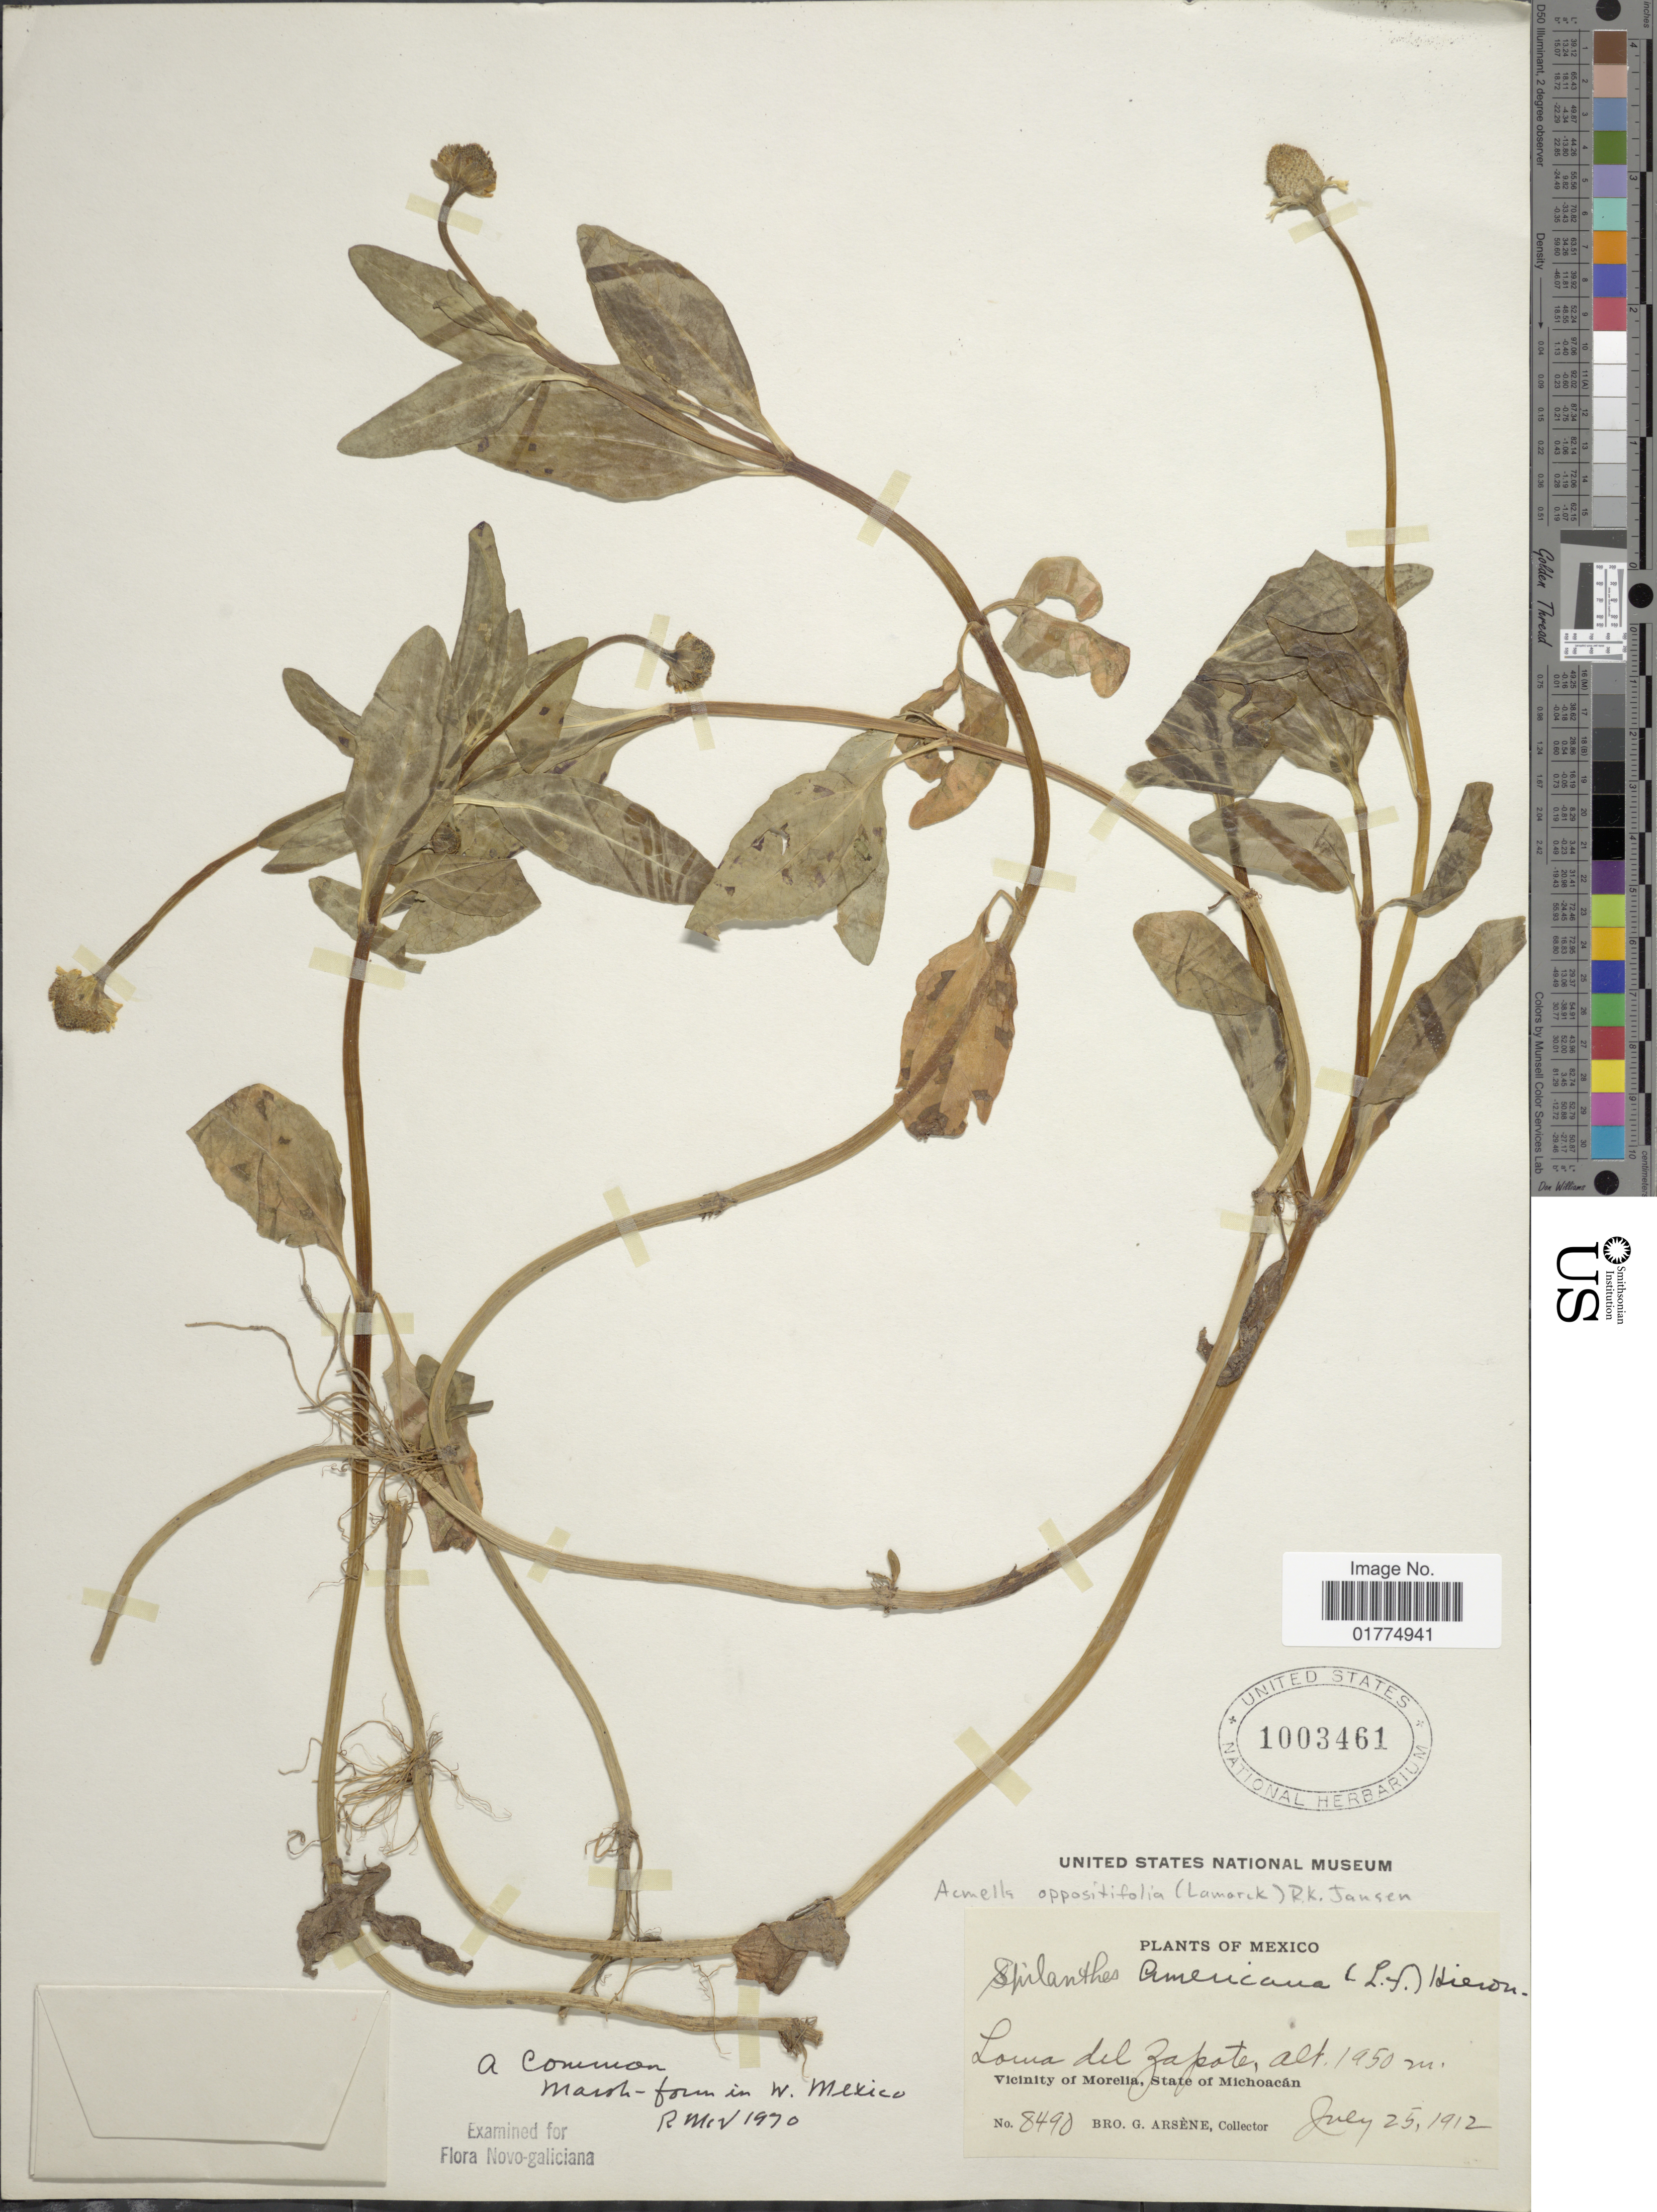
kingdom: Plantae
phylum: Tracheophyta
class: Magnoliopsida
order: Asterales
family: Asteraceae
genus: Acmella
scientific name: Acmella repens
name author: (Walter) Rich.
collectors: Bro. G. Arsène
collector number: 8490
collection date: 1912-07-25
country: Mexico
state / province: Michoacán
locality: Loma del Zapate. Vicinity of Morelia, State of Michoacán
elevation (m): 1950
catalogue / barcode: US 1003461